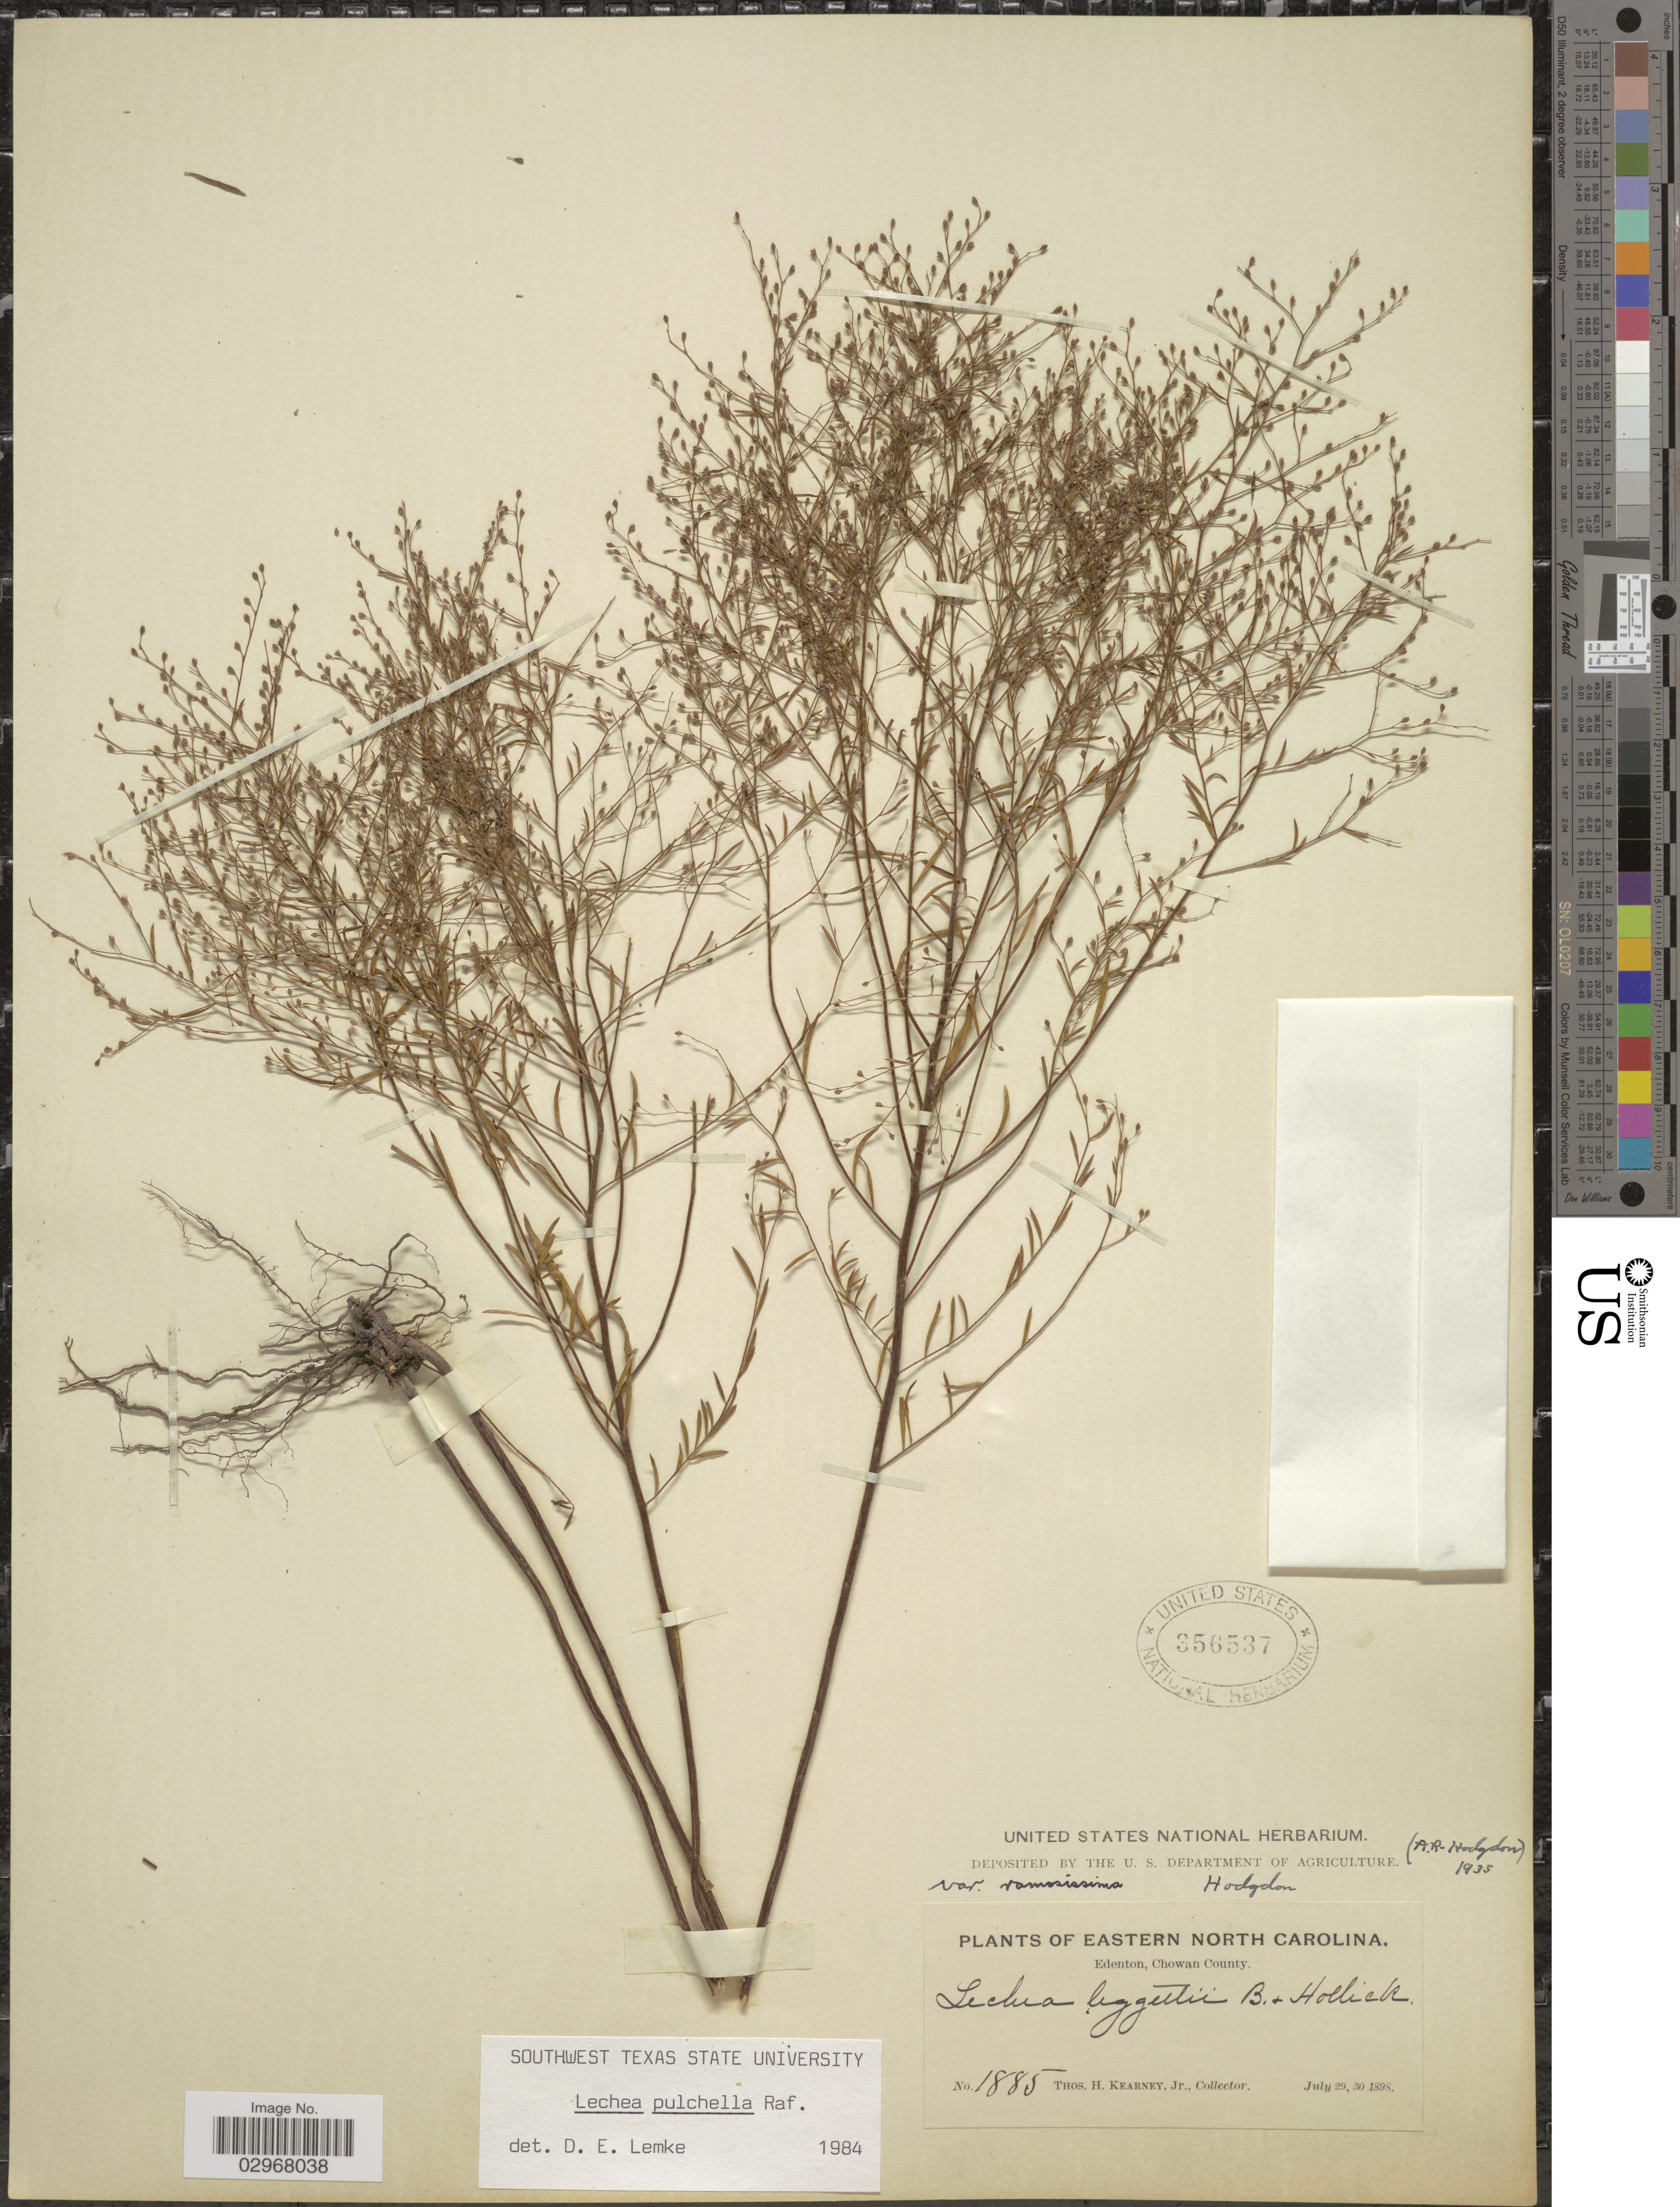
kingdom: Plantae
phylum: Tracheophyta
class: Magnoliopsida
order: Malvales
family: Cistaceae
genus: Lechea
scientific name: Lechea pulchella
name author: Raf.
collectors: T. H. Kearney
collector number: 1885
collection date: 1898-07-29/1898-07-30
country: United States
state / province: North Carolina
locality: Eastern North Carolina. Edenton, Chowan County.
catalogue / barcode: US 356537